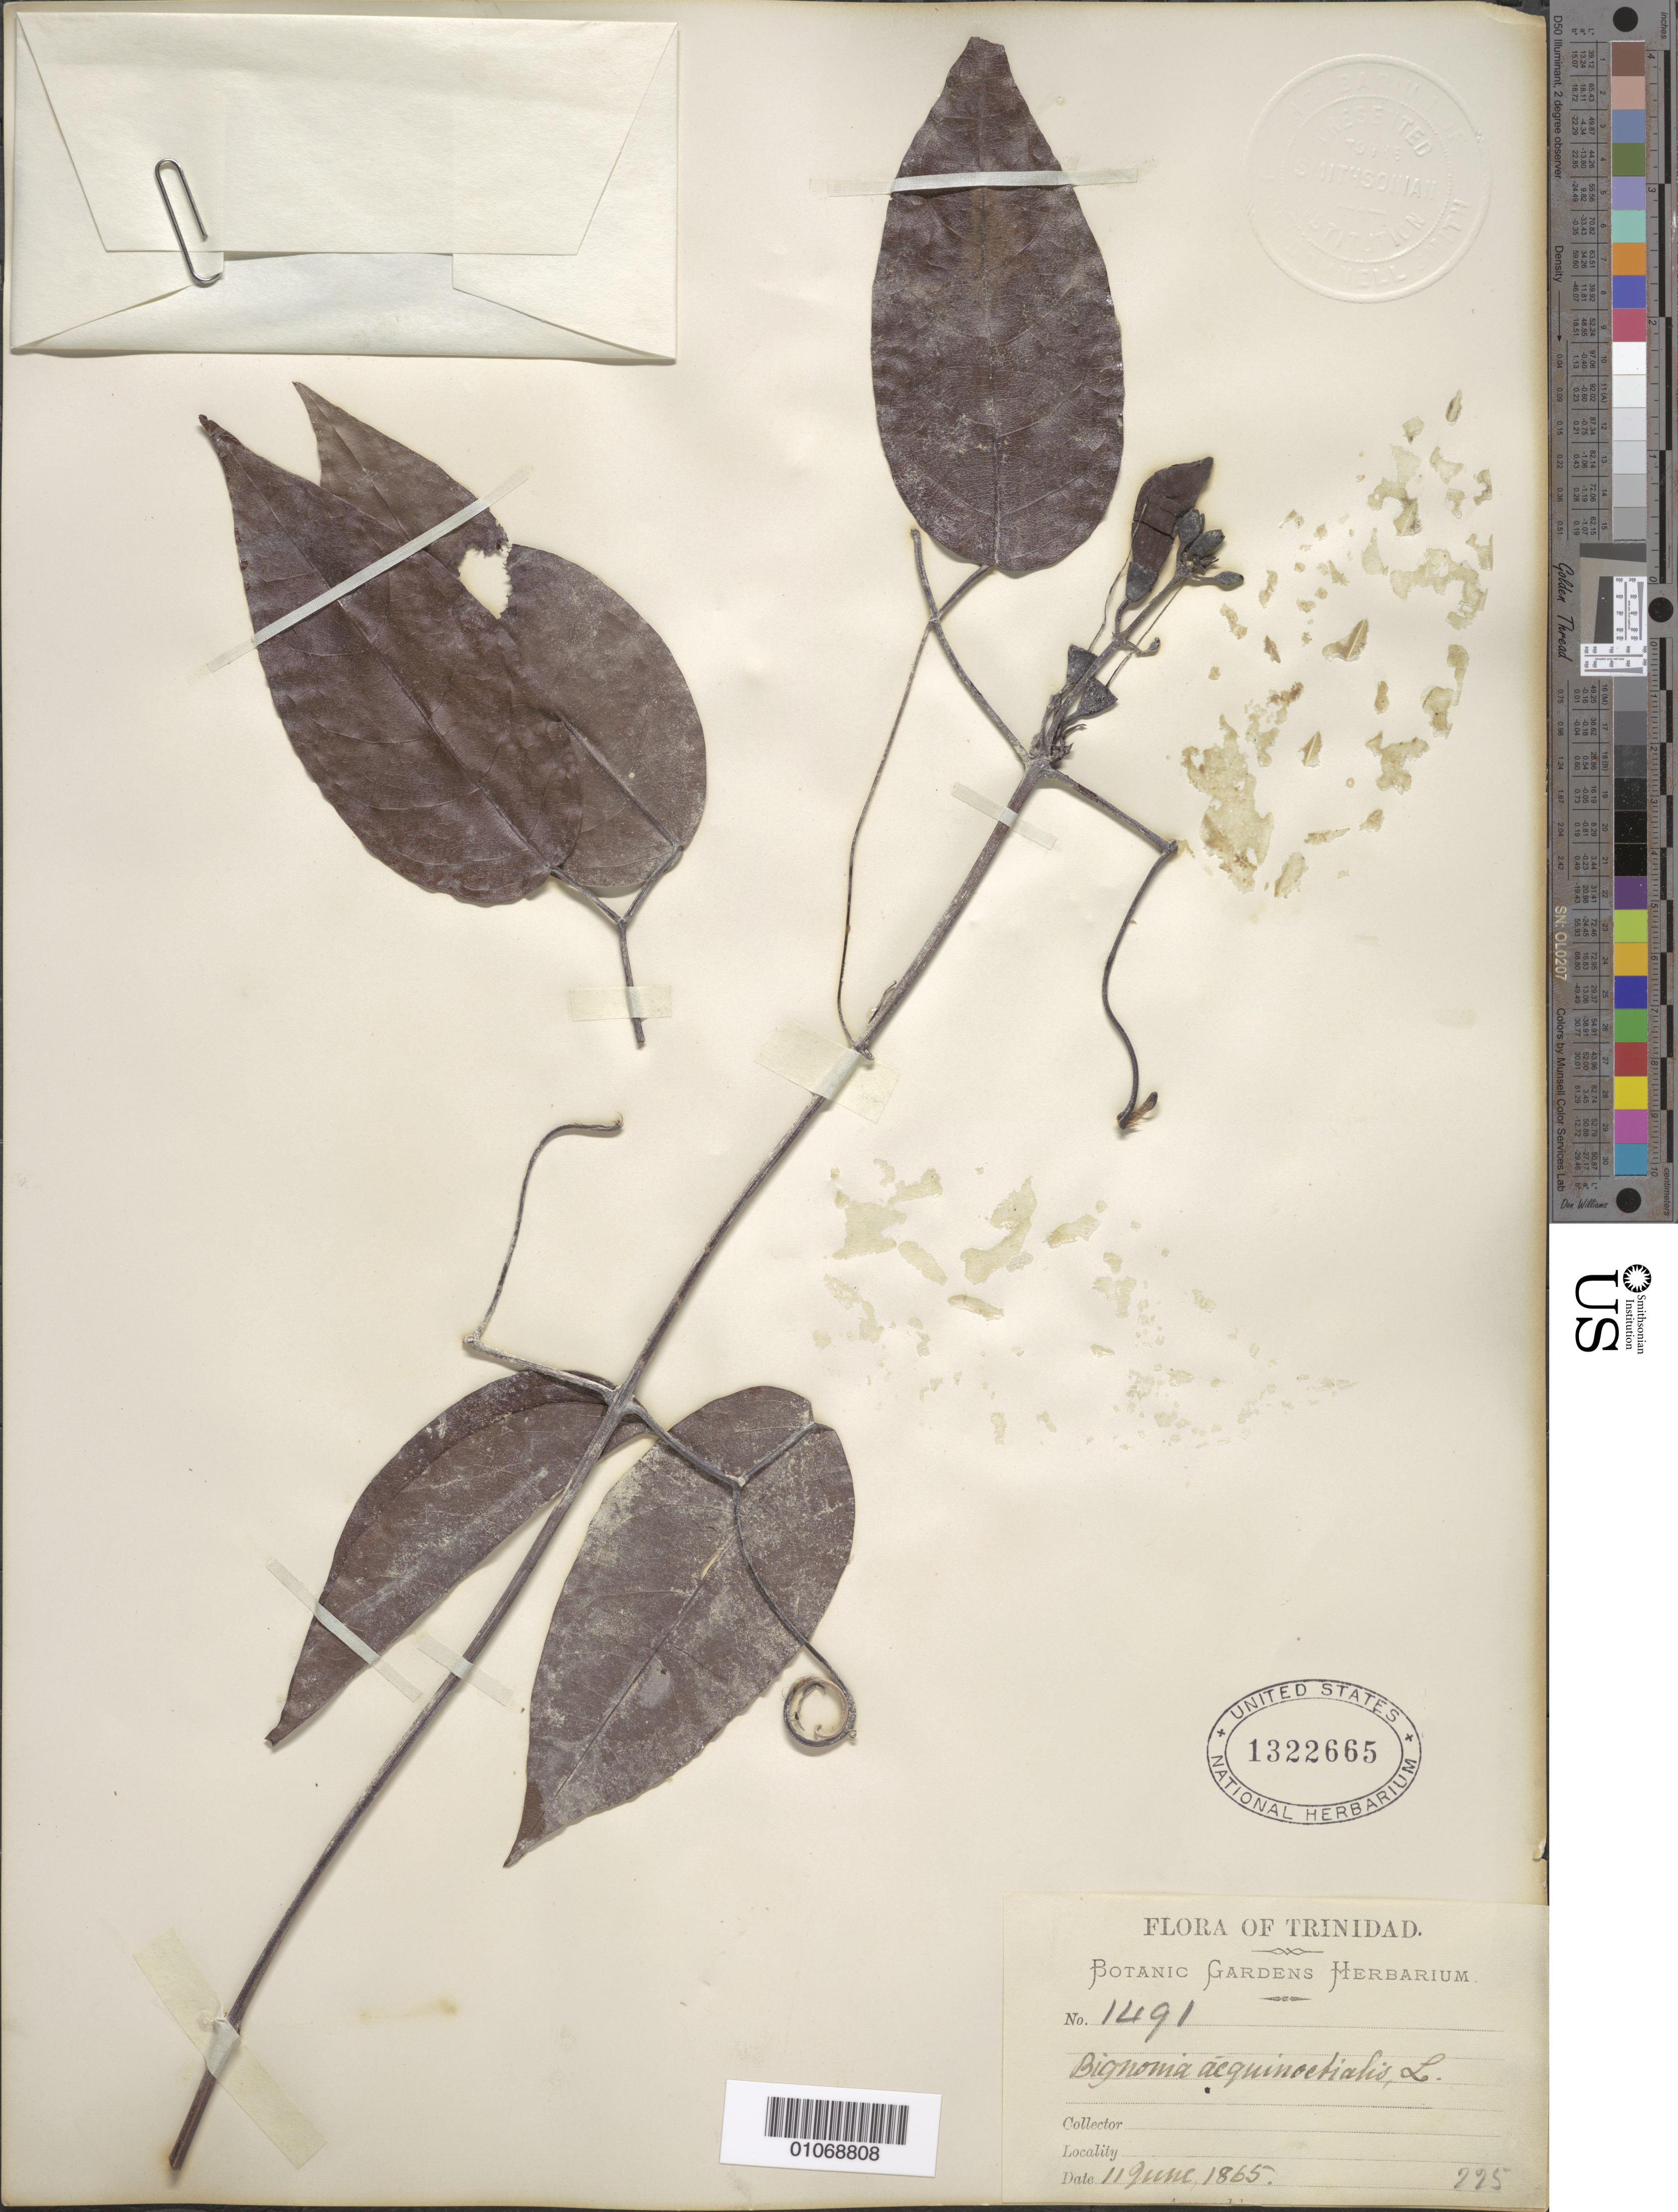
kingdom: Plantae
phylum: Tracheophyta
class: Magnoliopsida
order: Lamiales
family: Bignoniaceae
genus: Bignonia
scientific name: Bignonia aequinoctialis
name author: L.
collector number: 1491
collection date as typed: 11 Jun 1865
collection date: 1865-06-11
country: Trinidad and Tobago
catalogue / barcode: US 1322665